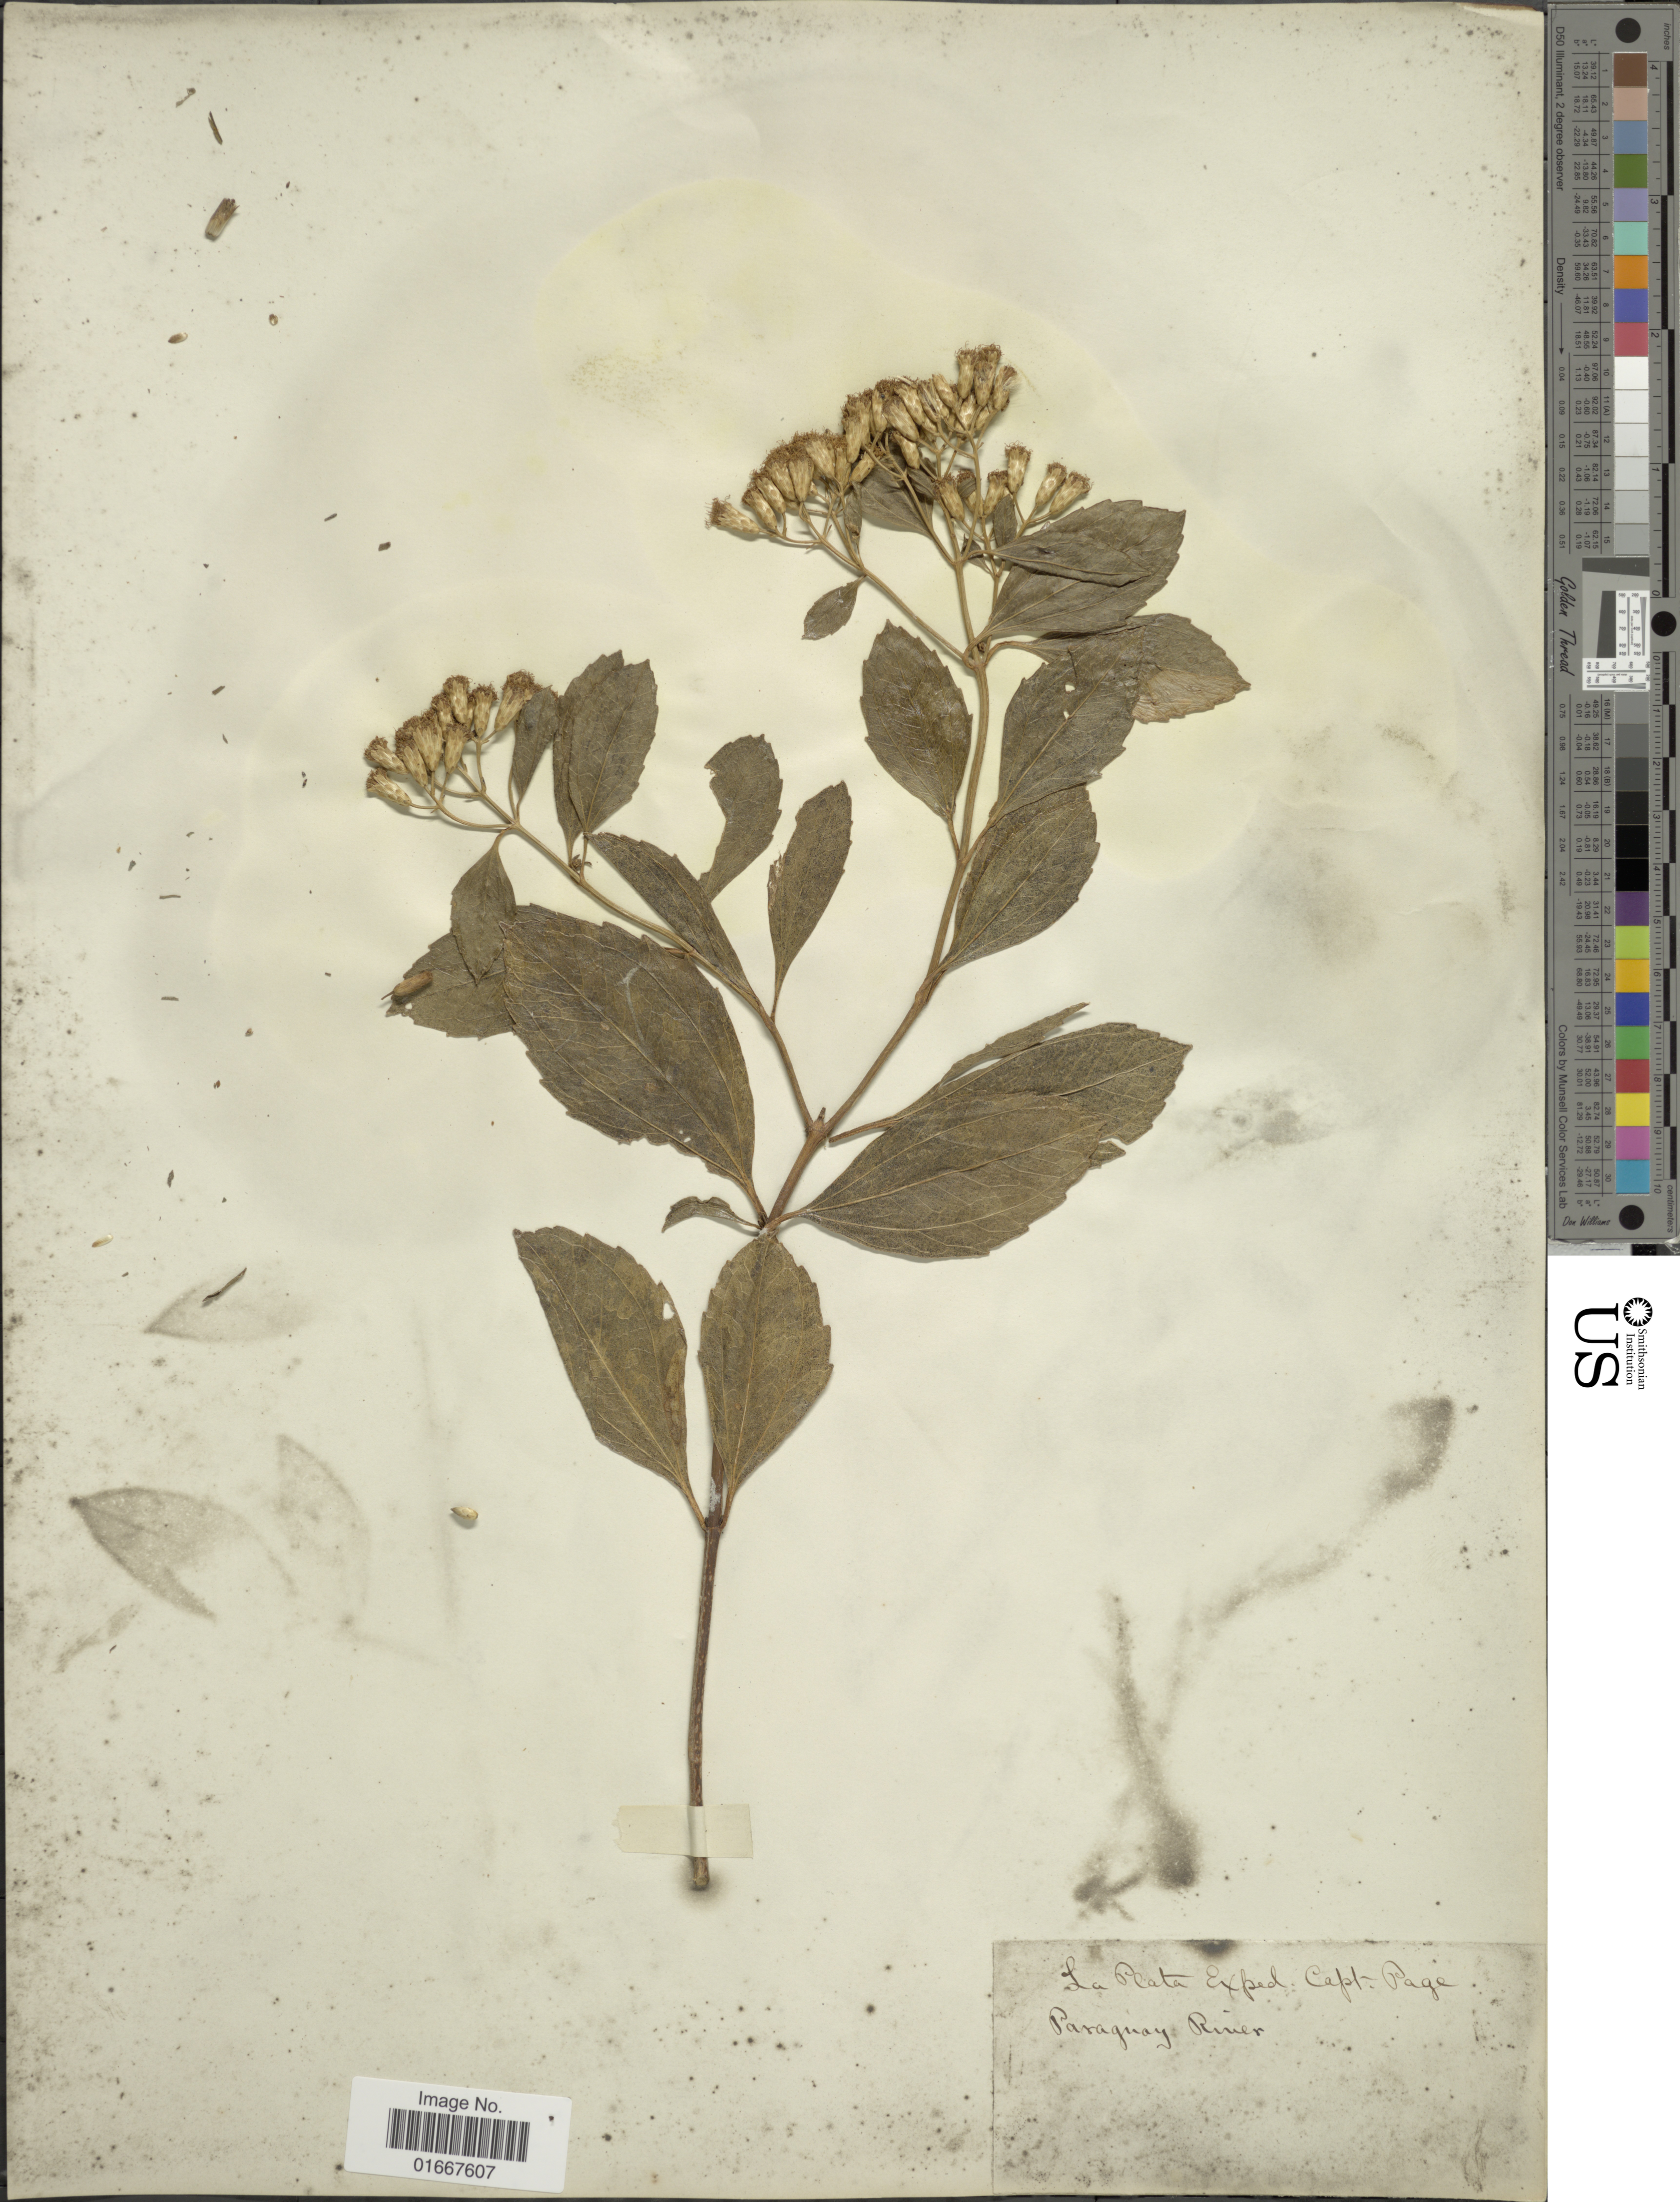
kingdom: Plantae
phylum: Tracheophyta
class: Magnoliopsida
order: Asterales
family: Asteraceae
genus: Chromolaena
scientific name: Chromolaena laevigata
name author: (Lam.) R.M. King & H. Rob.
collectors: Capt. Page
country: Paraguay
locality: La Plata. Paraguay River